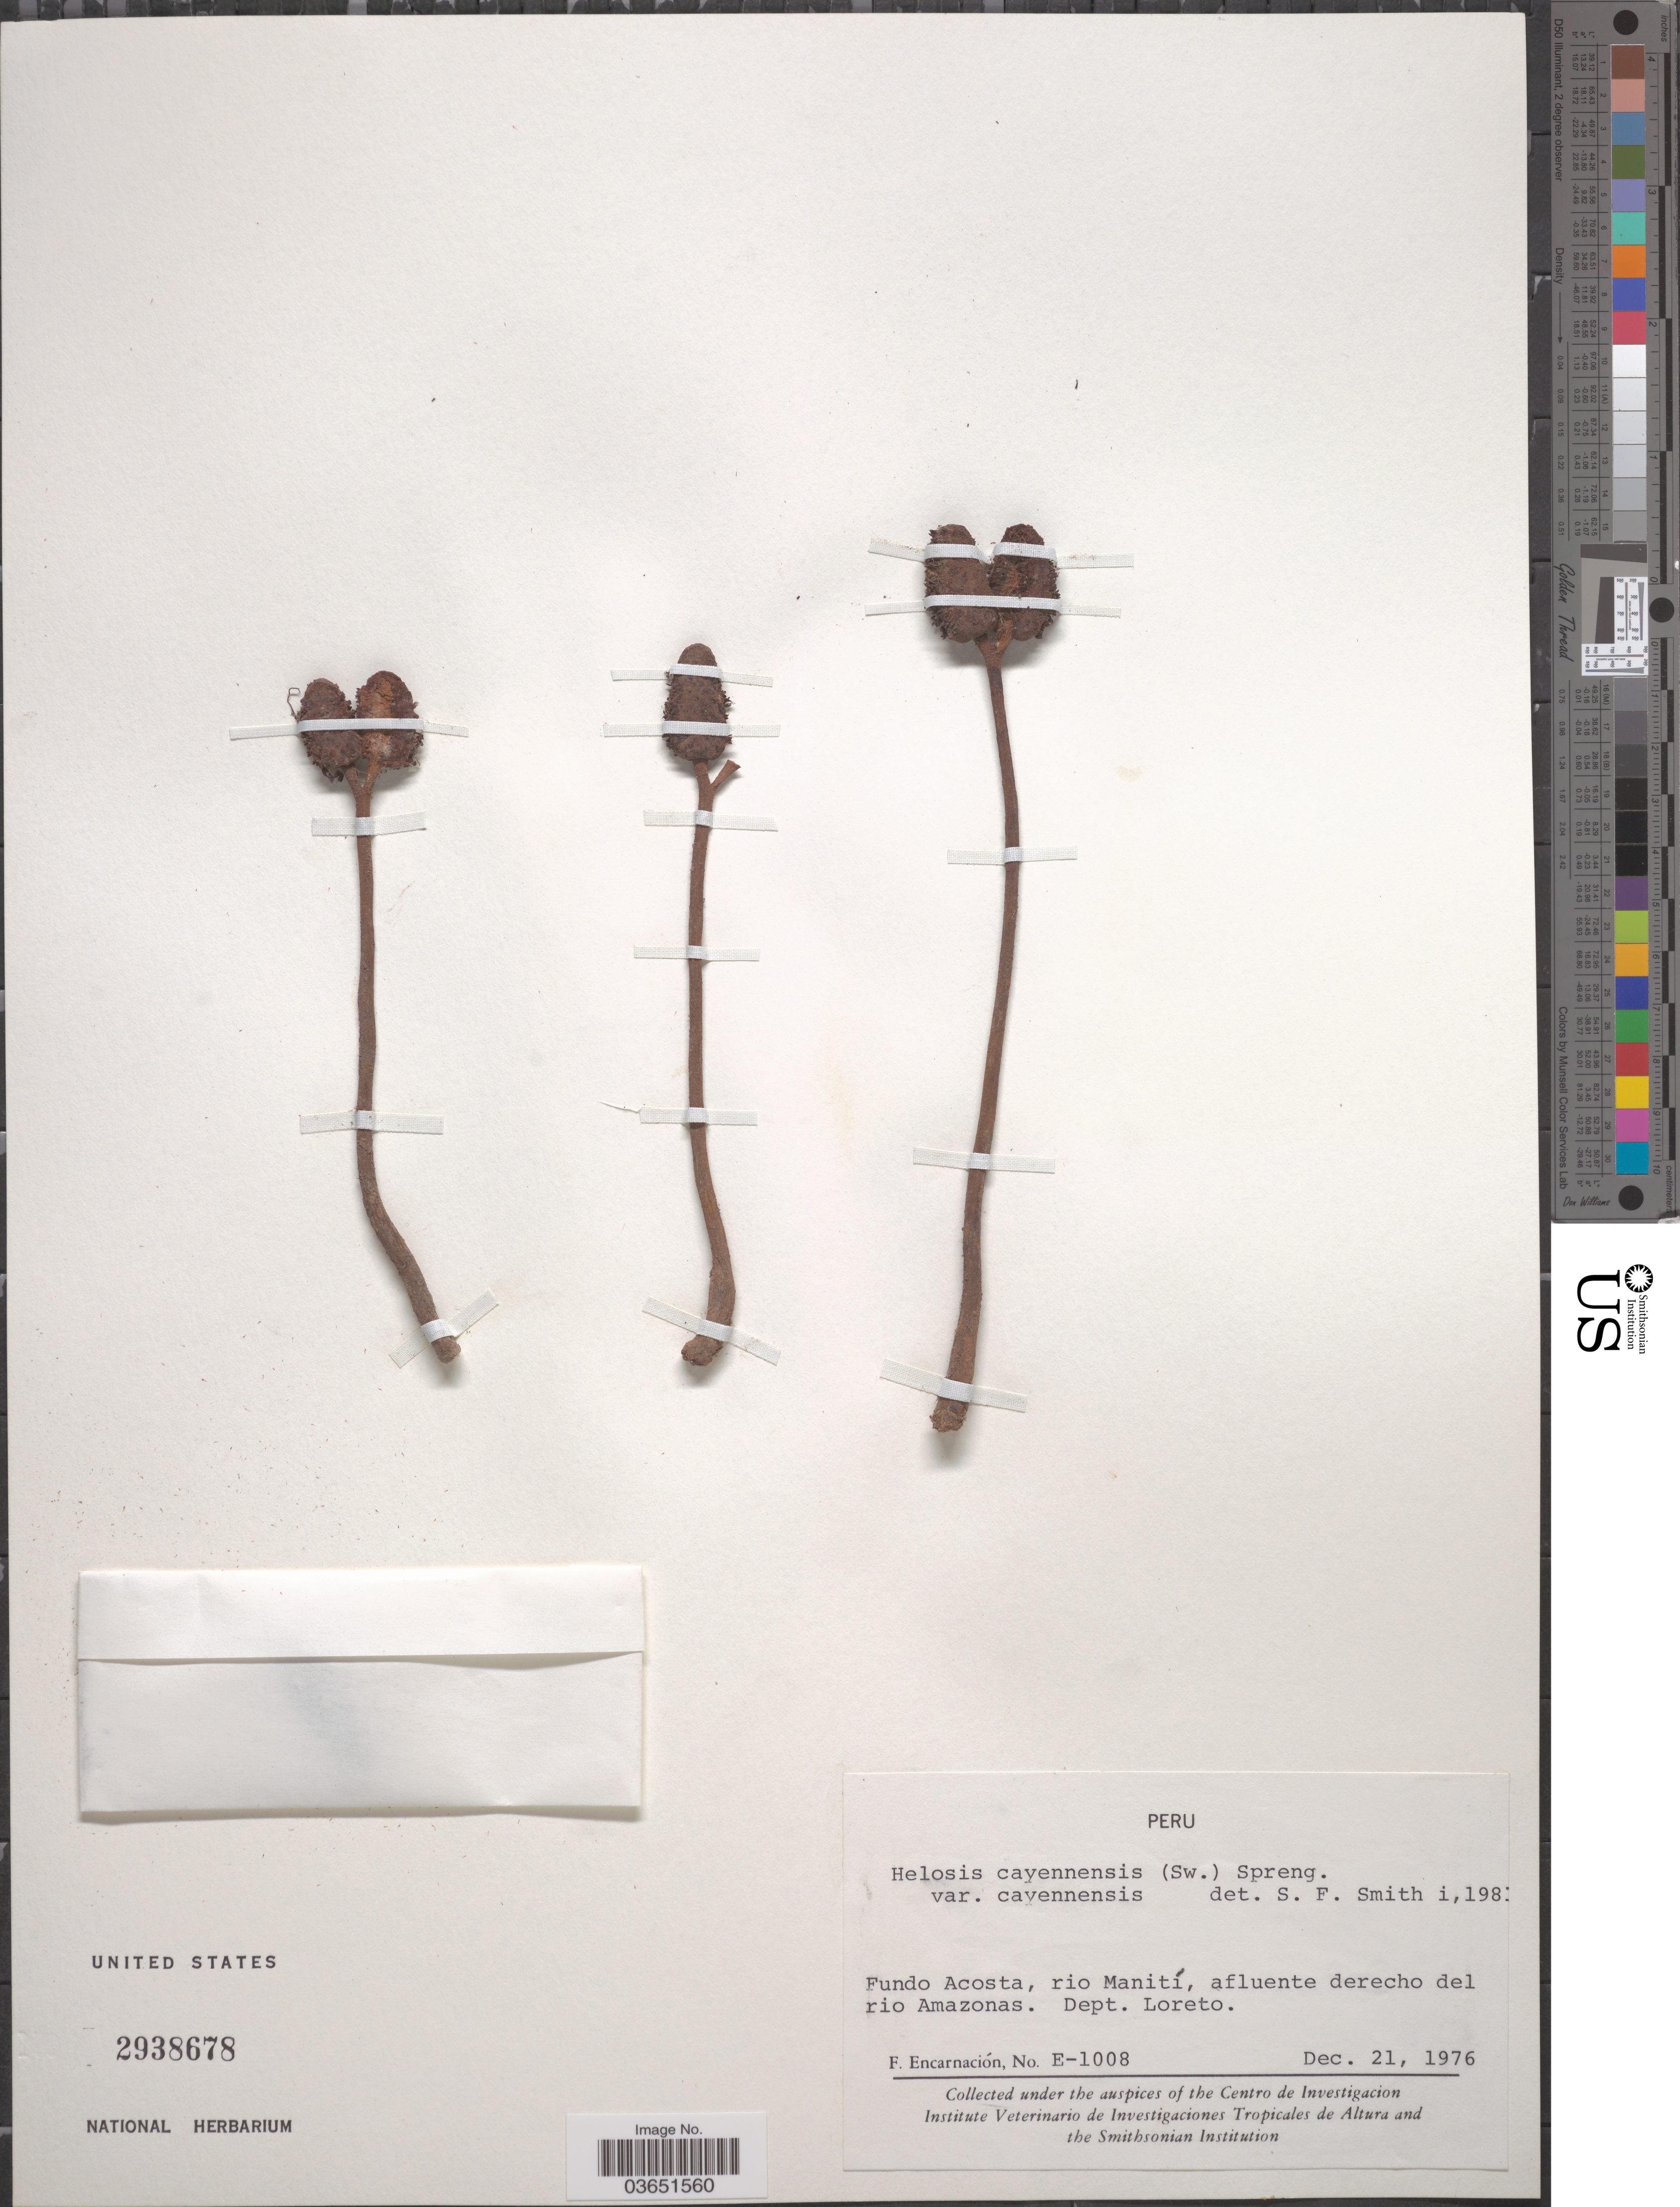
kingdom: Plantae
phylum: Tracheophyta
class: Magnoliopsida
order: Santalales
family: Balanophoraceae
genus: Helosis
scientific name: Helosis cayennensis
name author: (Sw.) Spreng.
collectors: F. Encarnación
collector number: E-1008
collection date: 1976-12-21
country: Peru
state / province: Loreto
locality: Fundo Acosta, rio Manití, afluente derecho del rio Amazonas. Dept. Loreto.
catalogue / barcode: US 2938678